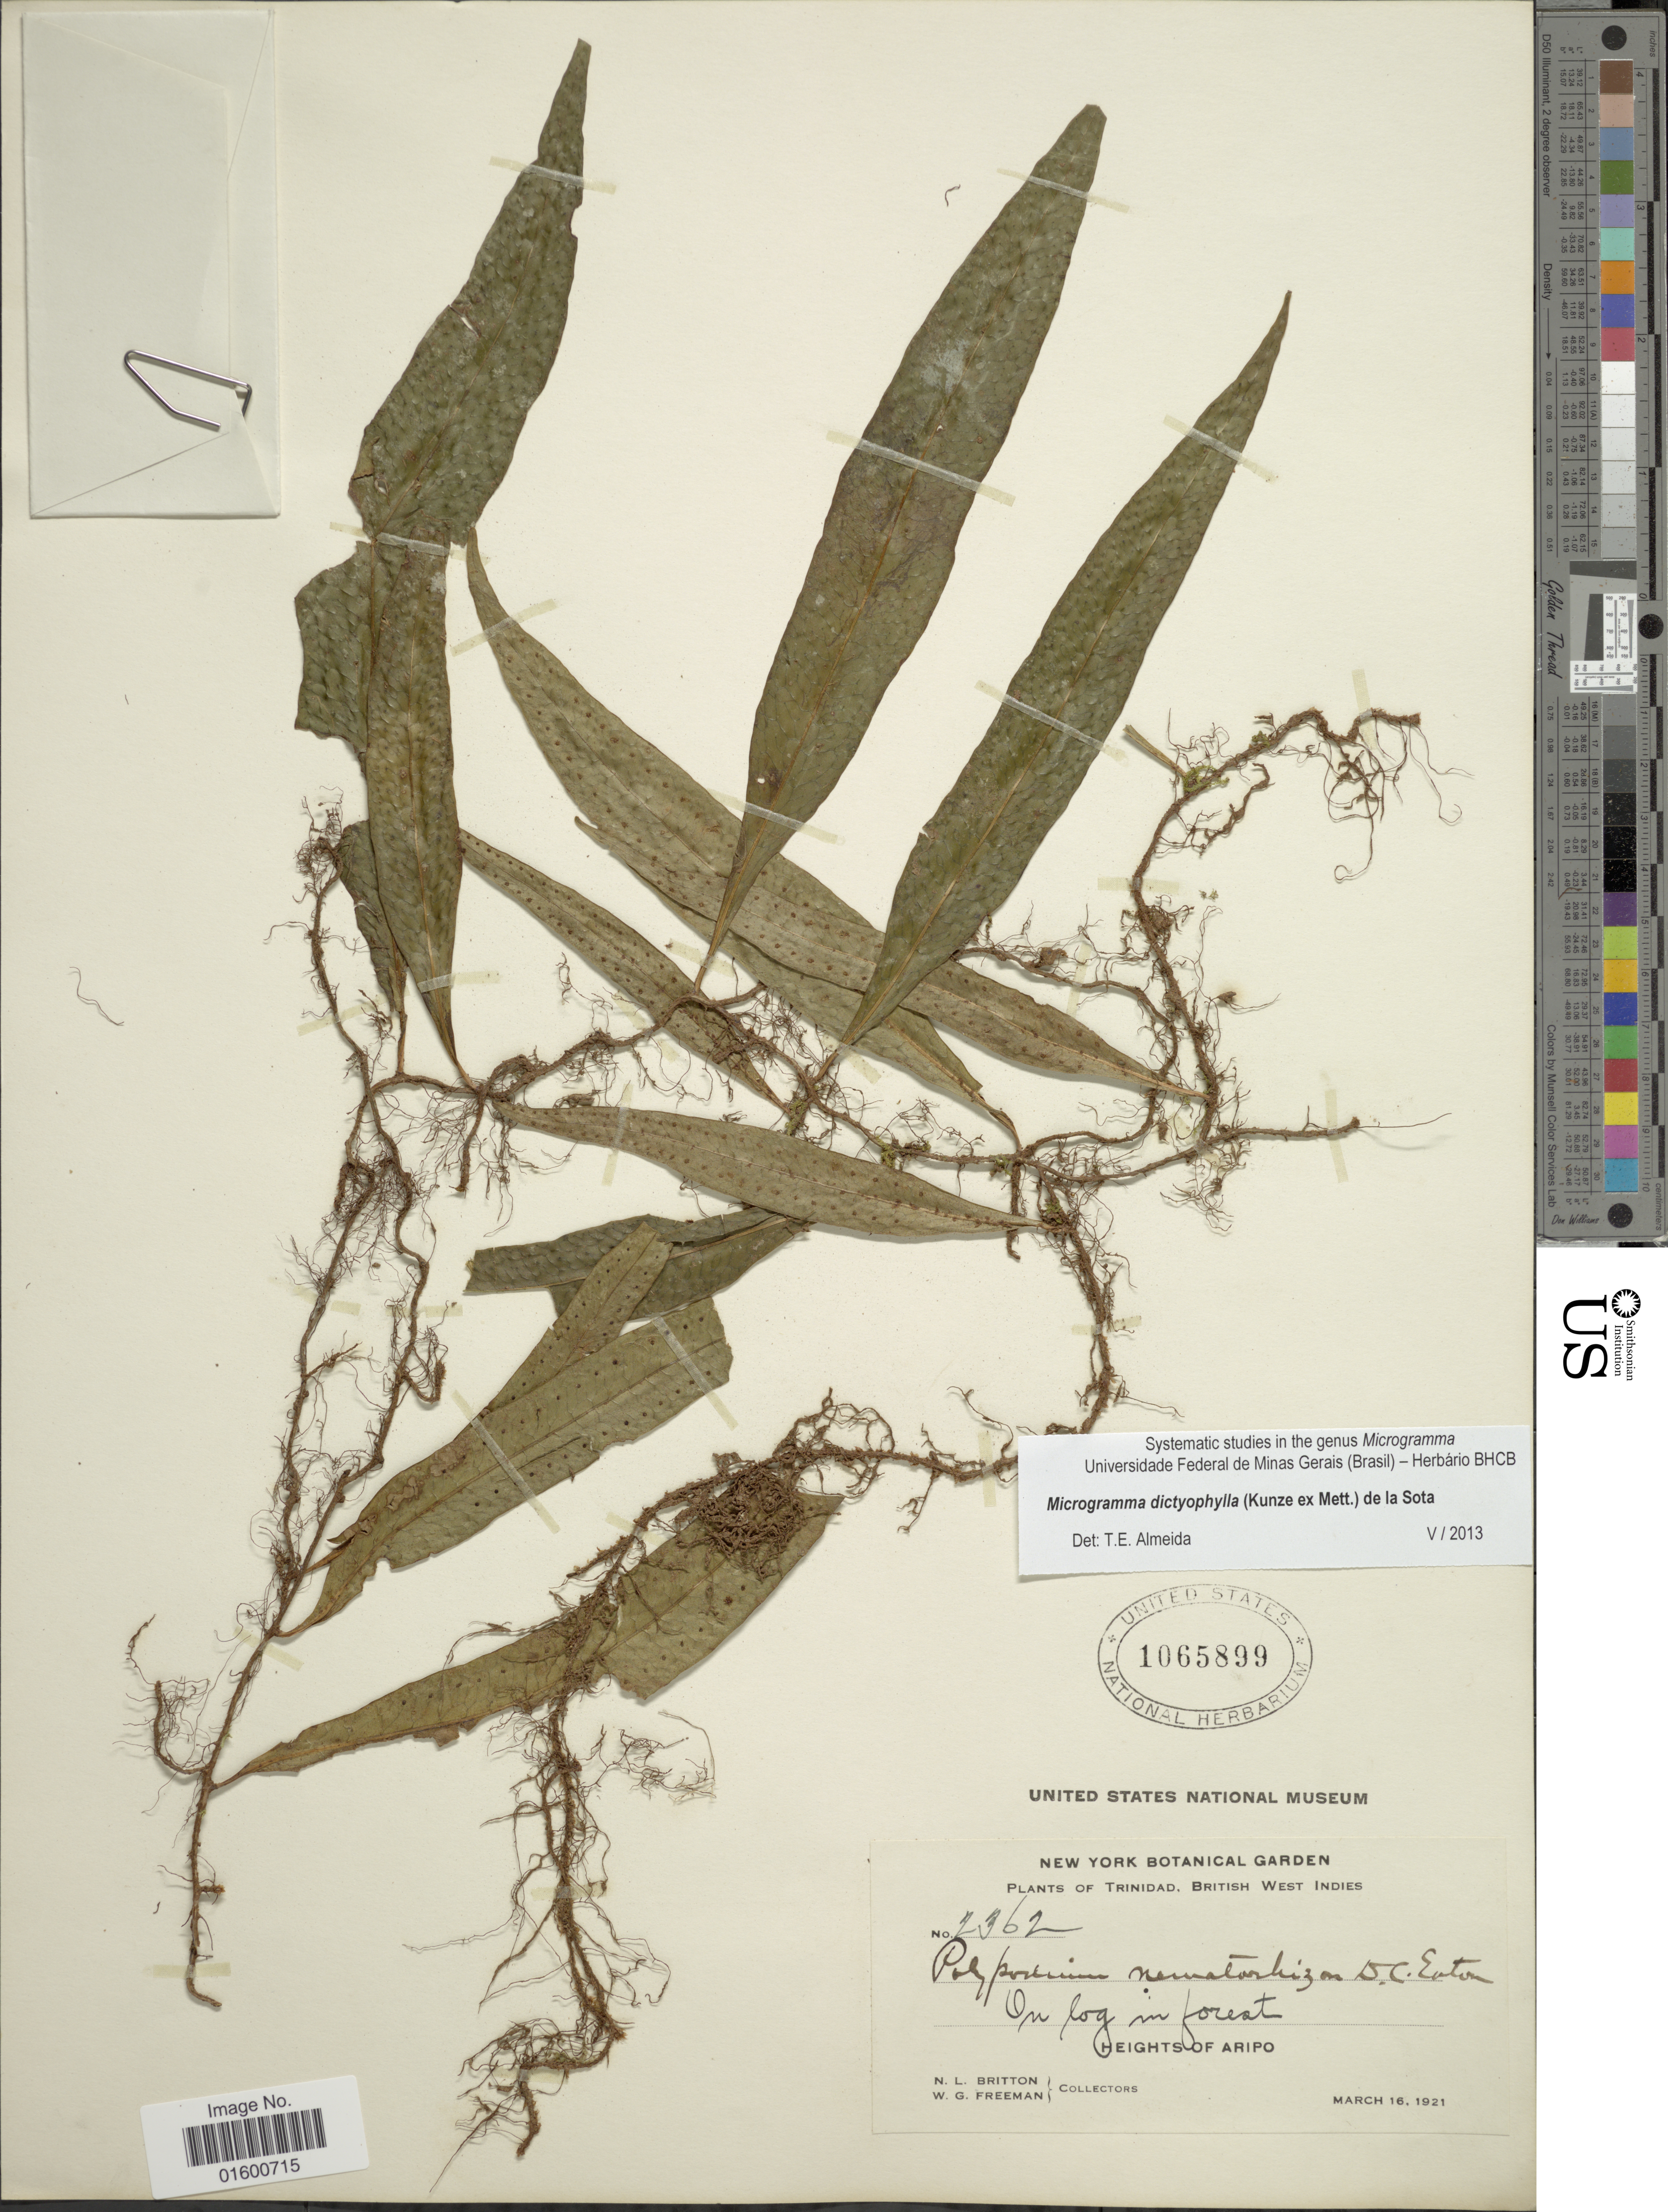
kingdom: Plantae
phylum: Tracheophyta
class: Polypodiopsida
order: Polypodiales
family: Polypodiaceae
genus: Microgramma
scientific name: Microgramma dictyophylla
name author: (Kunze ex Mett.) de la Sota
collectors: N. Britton & W. Freeman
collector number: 2362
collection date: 1921-03-16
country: Trinidad and Tobago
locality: Trinidad, British West Indies, Heights of Aripo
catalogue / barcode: US 1065899